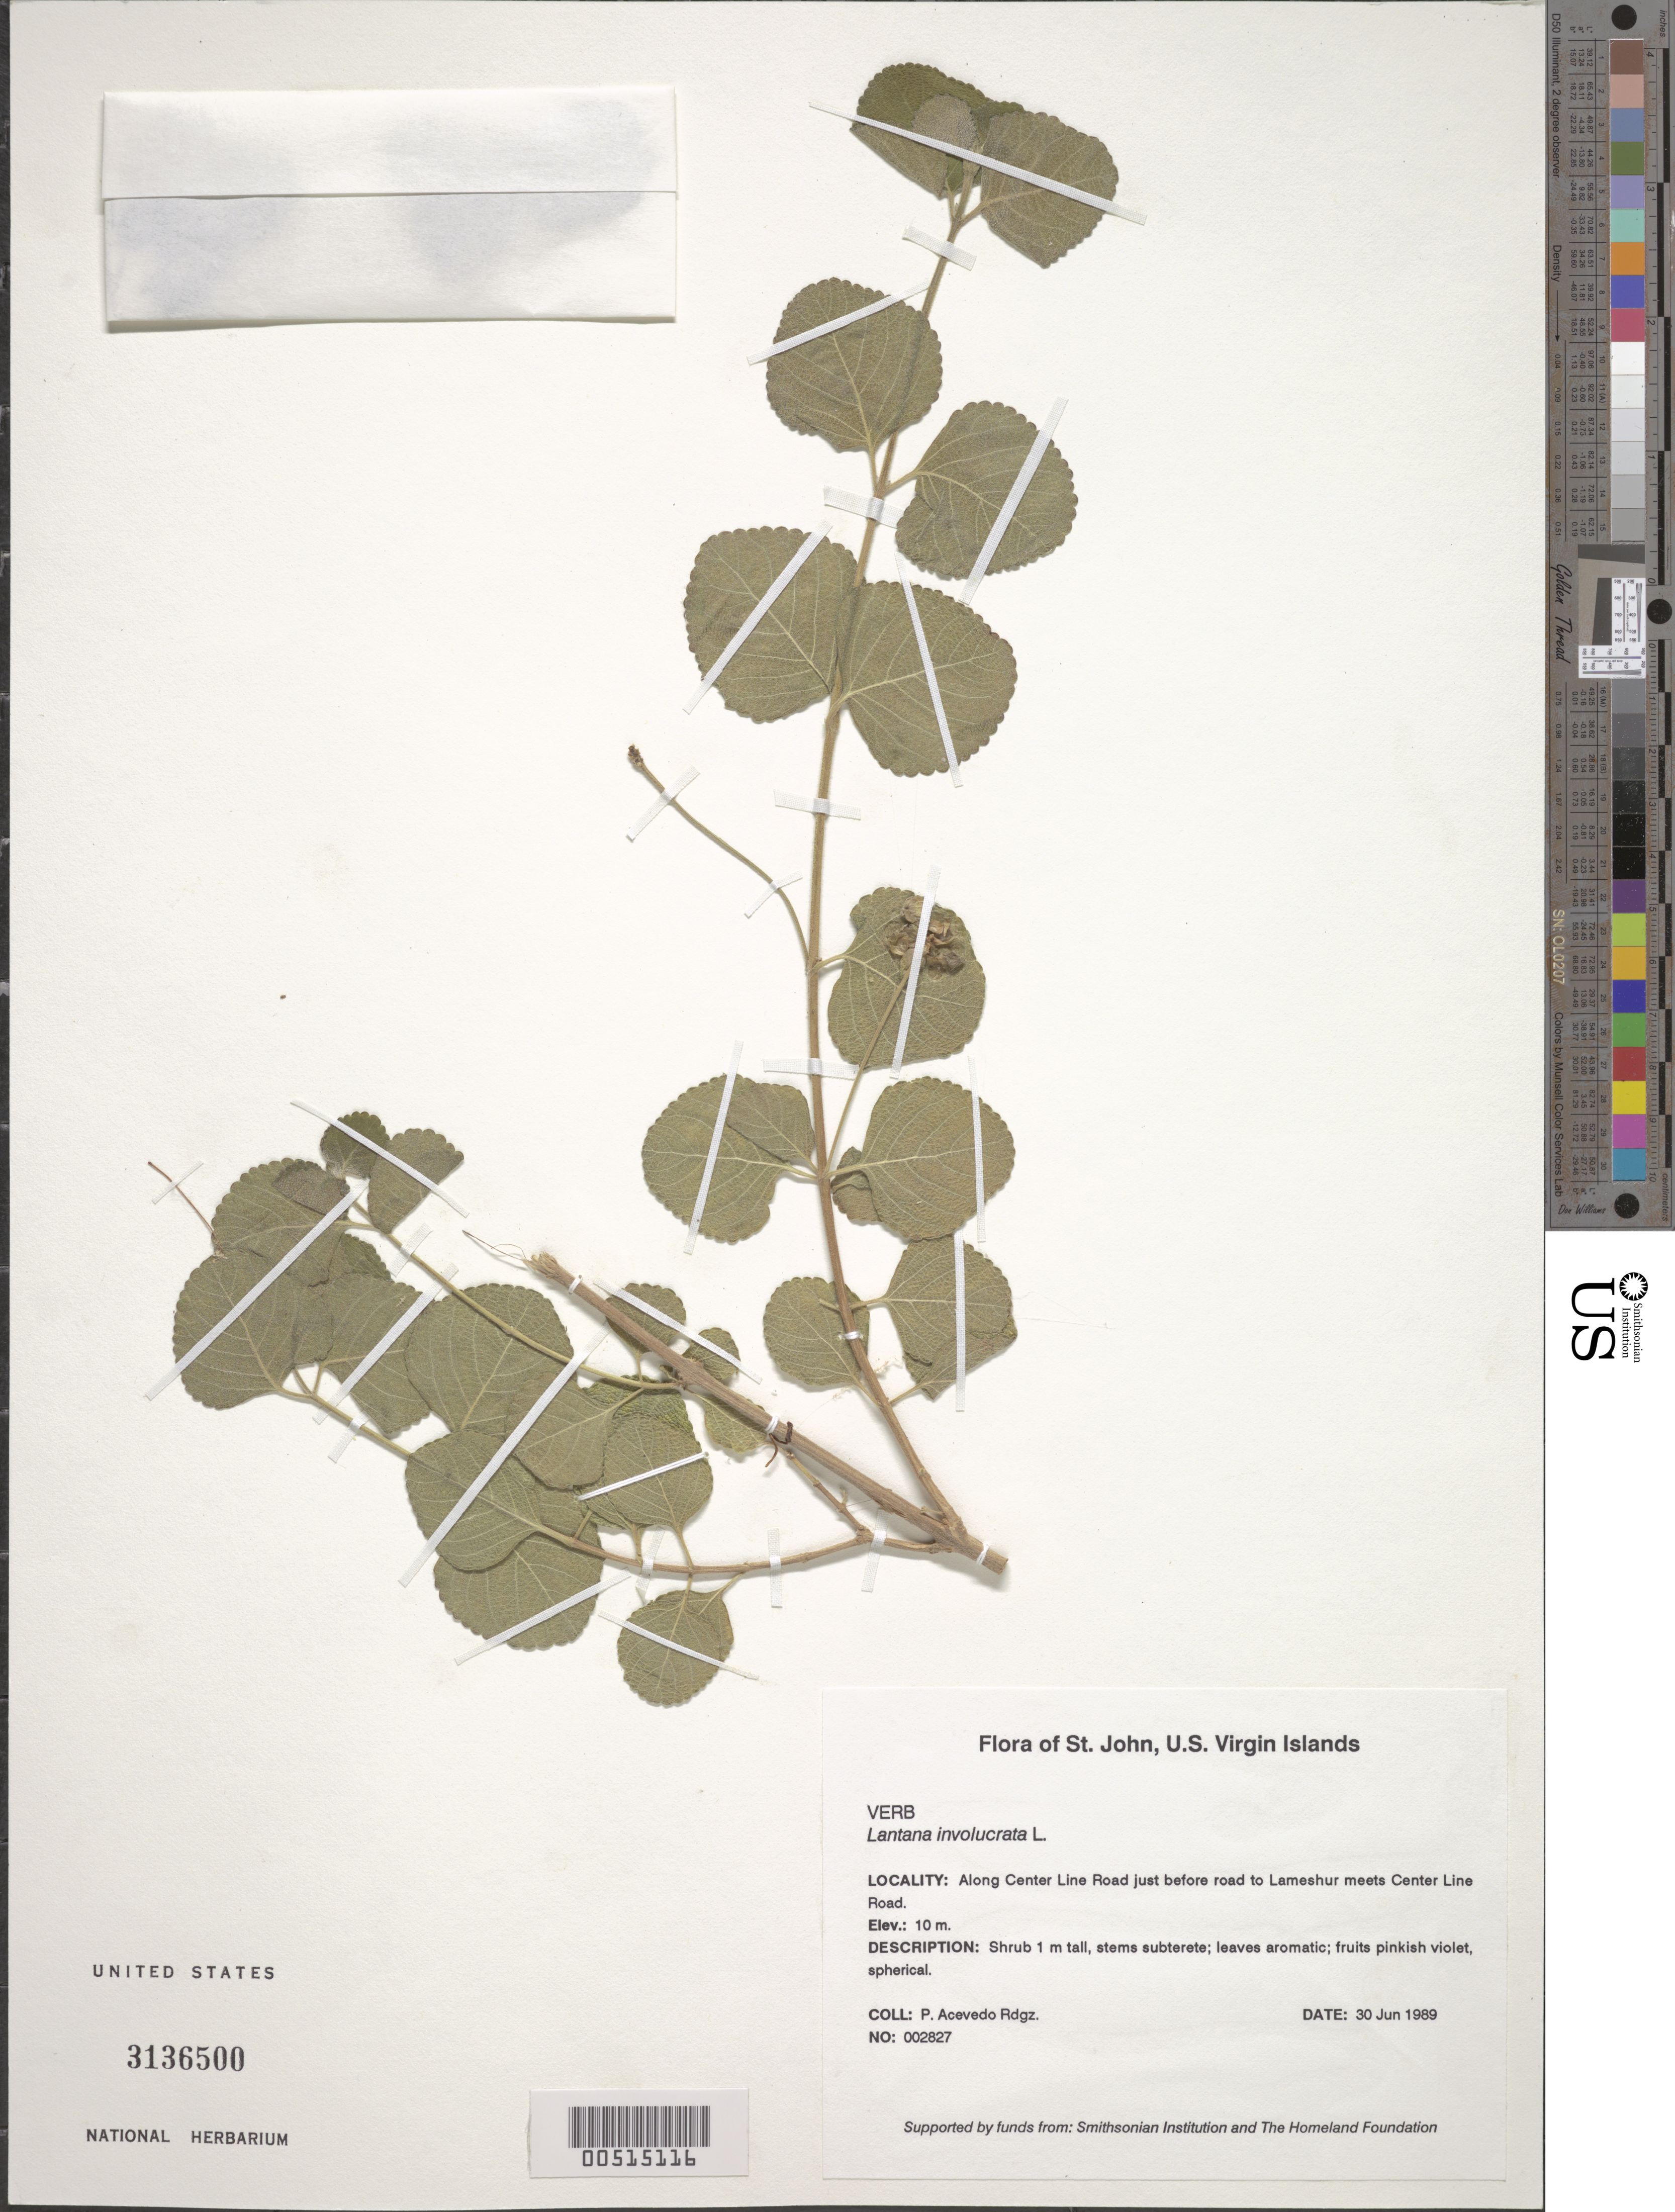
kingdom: Plantae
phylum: Tracheophyta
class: Magnoliopsida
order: Lamiales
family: Verbenaceae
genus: Lantana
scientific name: Lantana involucrata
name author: L.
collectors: P. Acevedo-Rodr.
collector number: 2827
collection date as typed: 30 Jun 1989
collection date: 1989-06-30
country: U.S. Virgin Islands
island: St. John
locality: Coral Bay Quarter; along Center Line Road just before road to Lameshur meets Center Line Road.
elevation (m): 10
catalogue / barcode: US 3136500